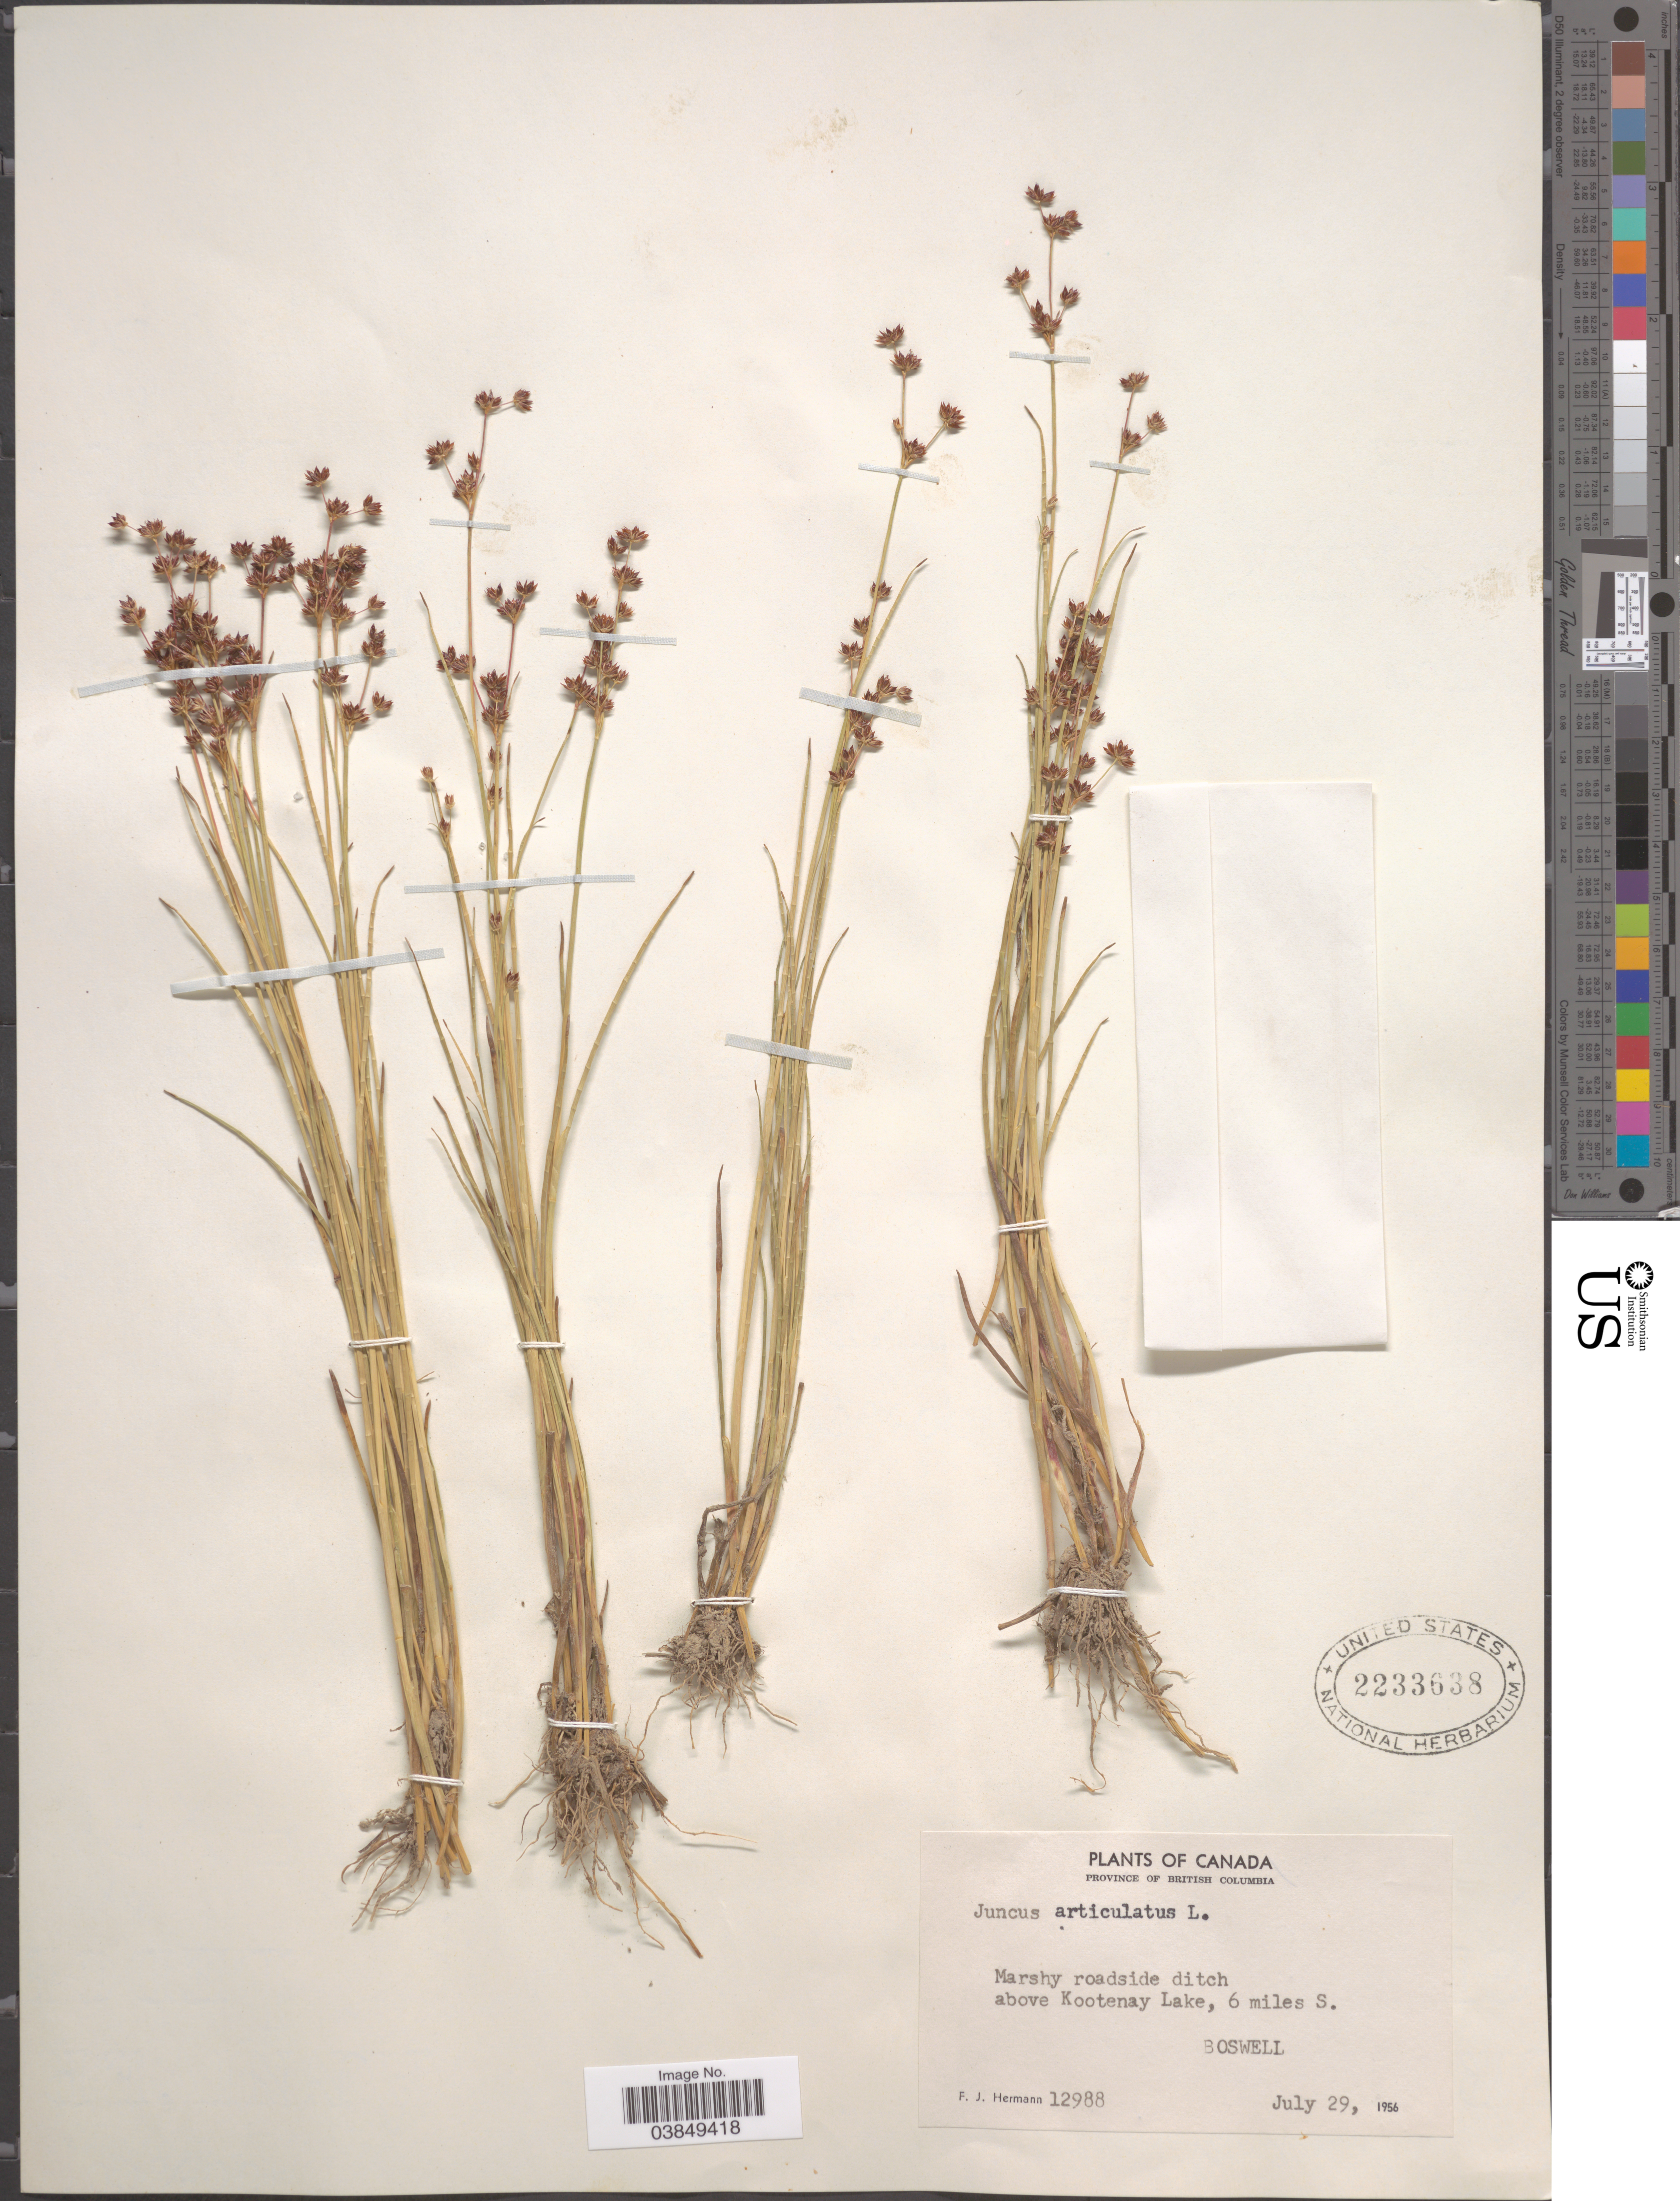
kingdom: Plantae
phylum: Tracheophyta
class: Liliopsida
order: Poales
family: Juncaceae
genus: Juncus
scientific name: Juncus articulatus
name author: L.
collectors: F. J. Hermann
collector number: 12988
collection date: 1956-07-29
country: Canada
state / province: British Columbia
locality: Above Kootenay Lake, 6 miles S. Boswell.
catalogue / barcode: US 2233638